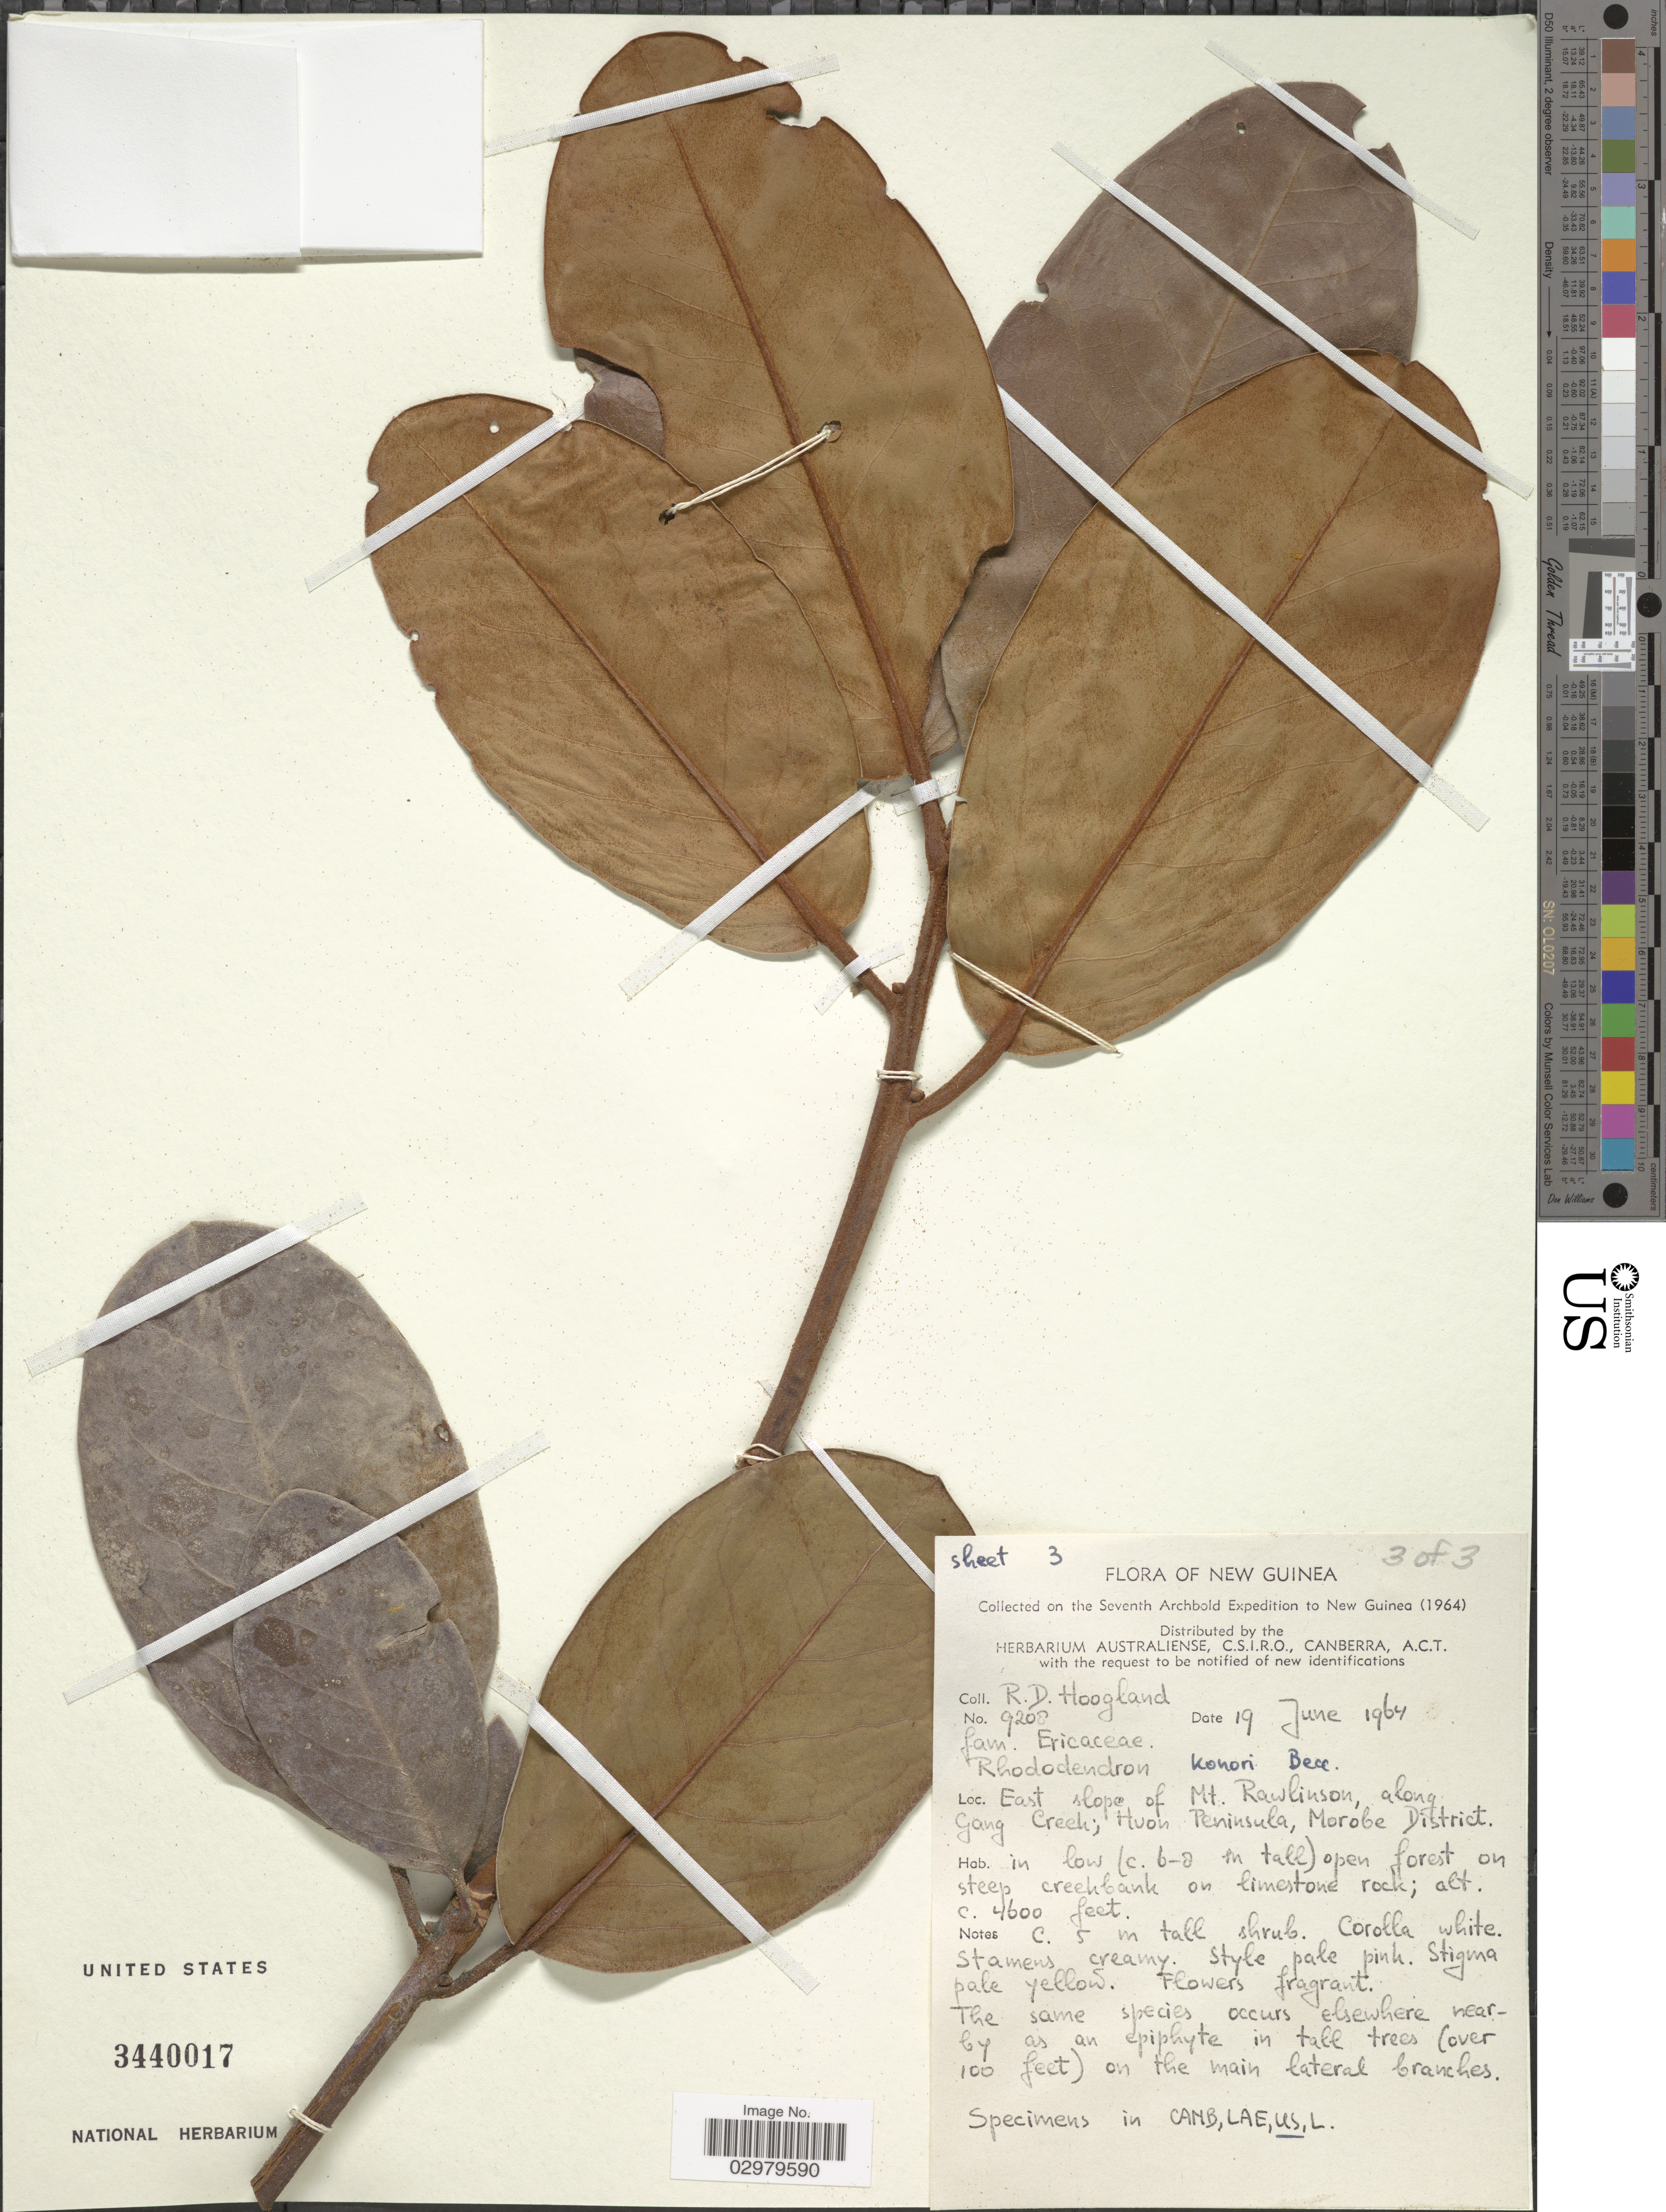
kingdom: Plantae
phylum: Tracheophyta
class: Magnoliopsida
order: Ericales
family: Ericaceae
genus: Rhododendron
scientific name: Rhododendron konori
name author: Becc.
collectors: R. D. Hoogland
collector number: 9208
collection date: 1964-06-19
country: Papua New Guinea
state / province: Morobe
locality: New Guinea. East slope of Mt. Rawlinson, along Gang Creek; Huon Peninsula, Morobe District.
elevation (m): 1402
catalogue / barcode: US 3440017